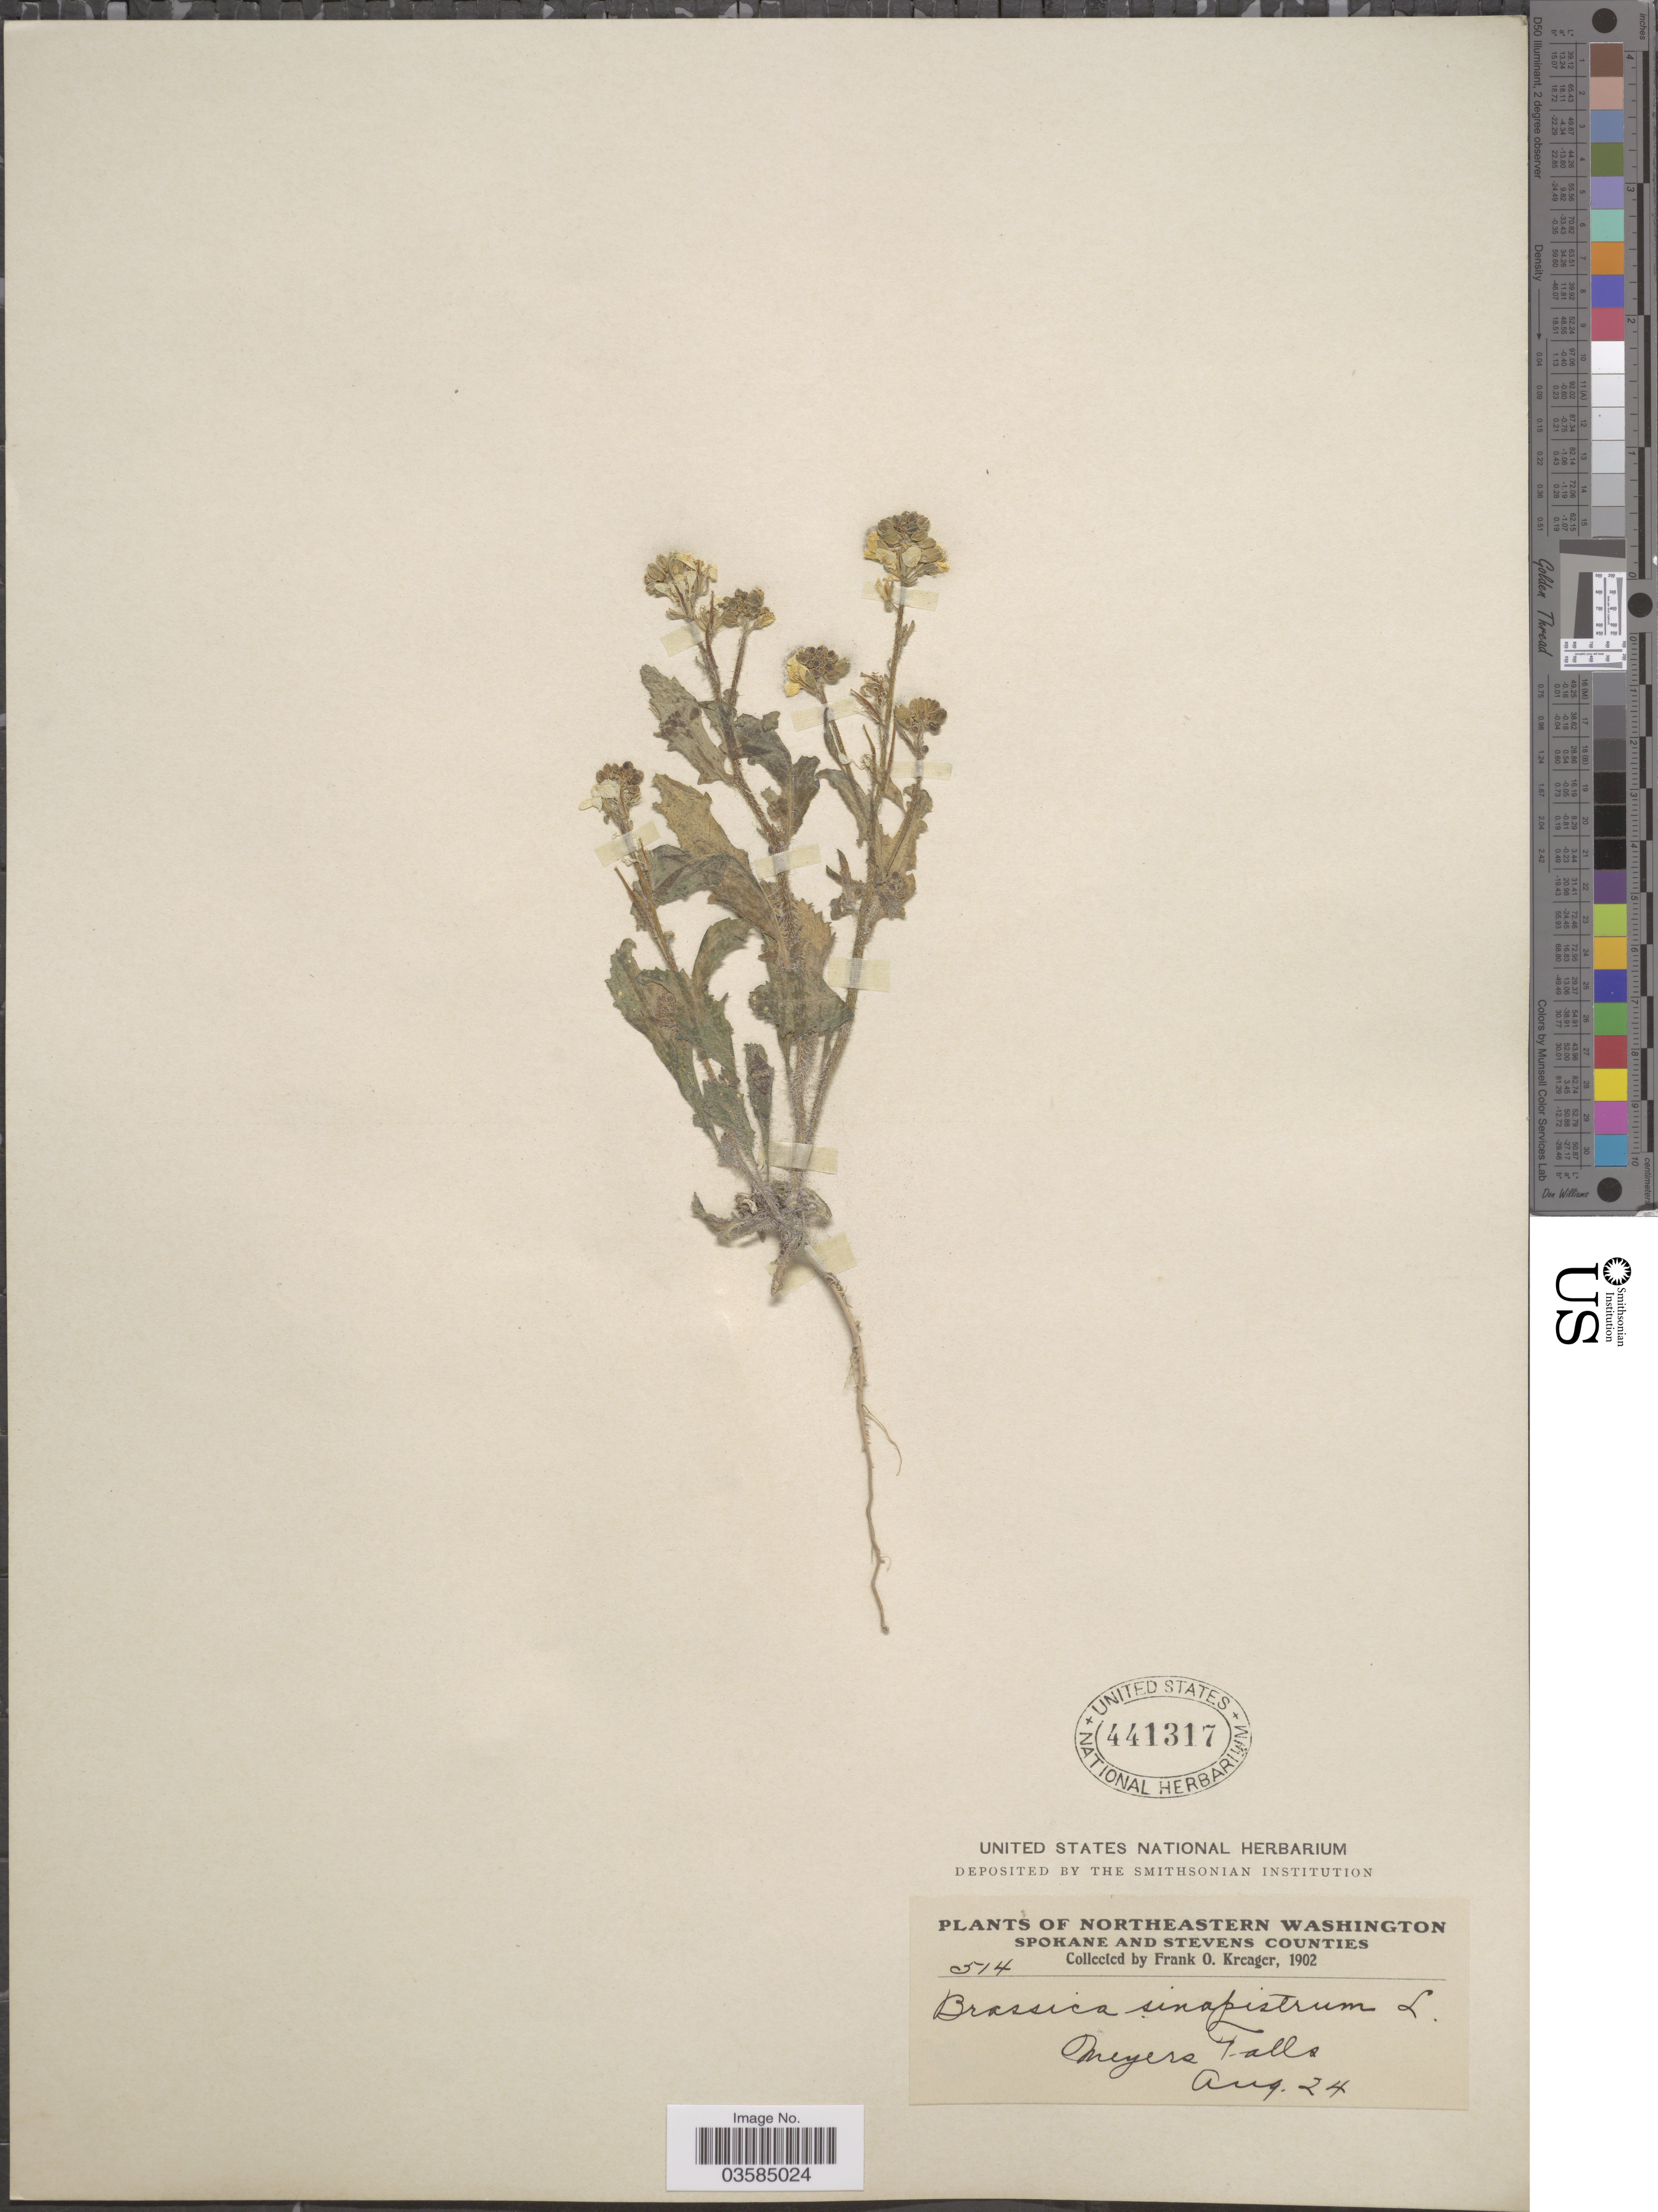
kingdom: Plantae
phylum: Tracheophyta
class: Magnoliopsida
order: Brassicales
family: Brassicaceae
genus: Brassica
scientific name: Brassica kaber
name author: (DC.) L.C. Wheeler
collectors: F. Kreager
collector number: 514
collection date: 1902-08-24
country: United States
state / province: Washington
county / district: Spokane / Stevens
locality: Northeastern Washington. Spokane and Stevens Counties. Meyers Falls.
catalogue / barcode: US 441317